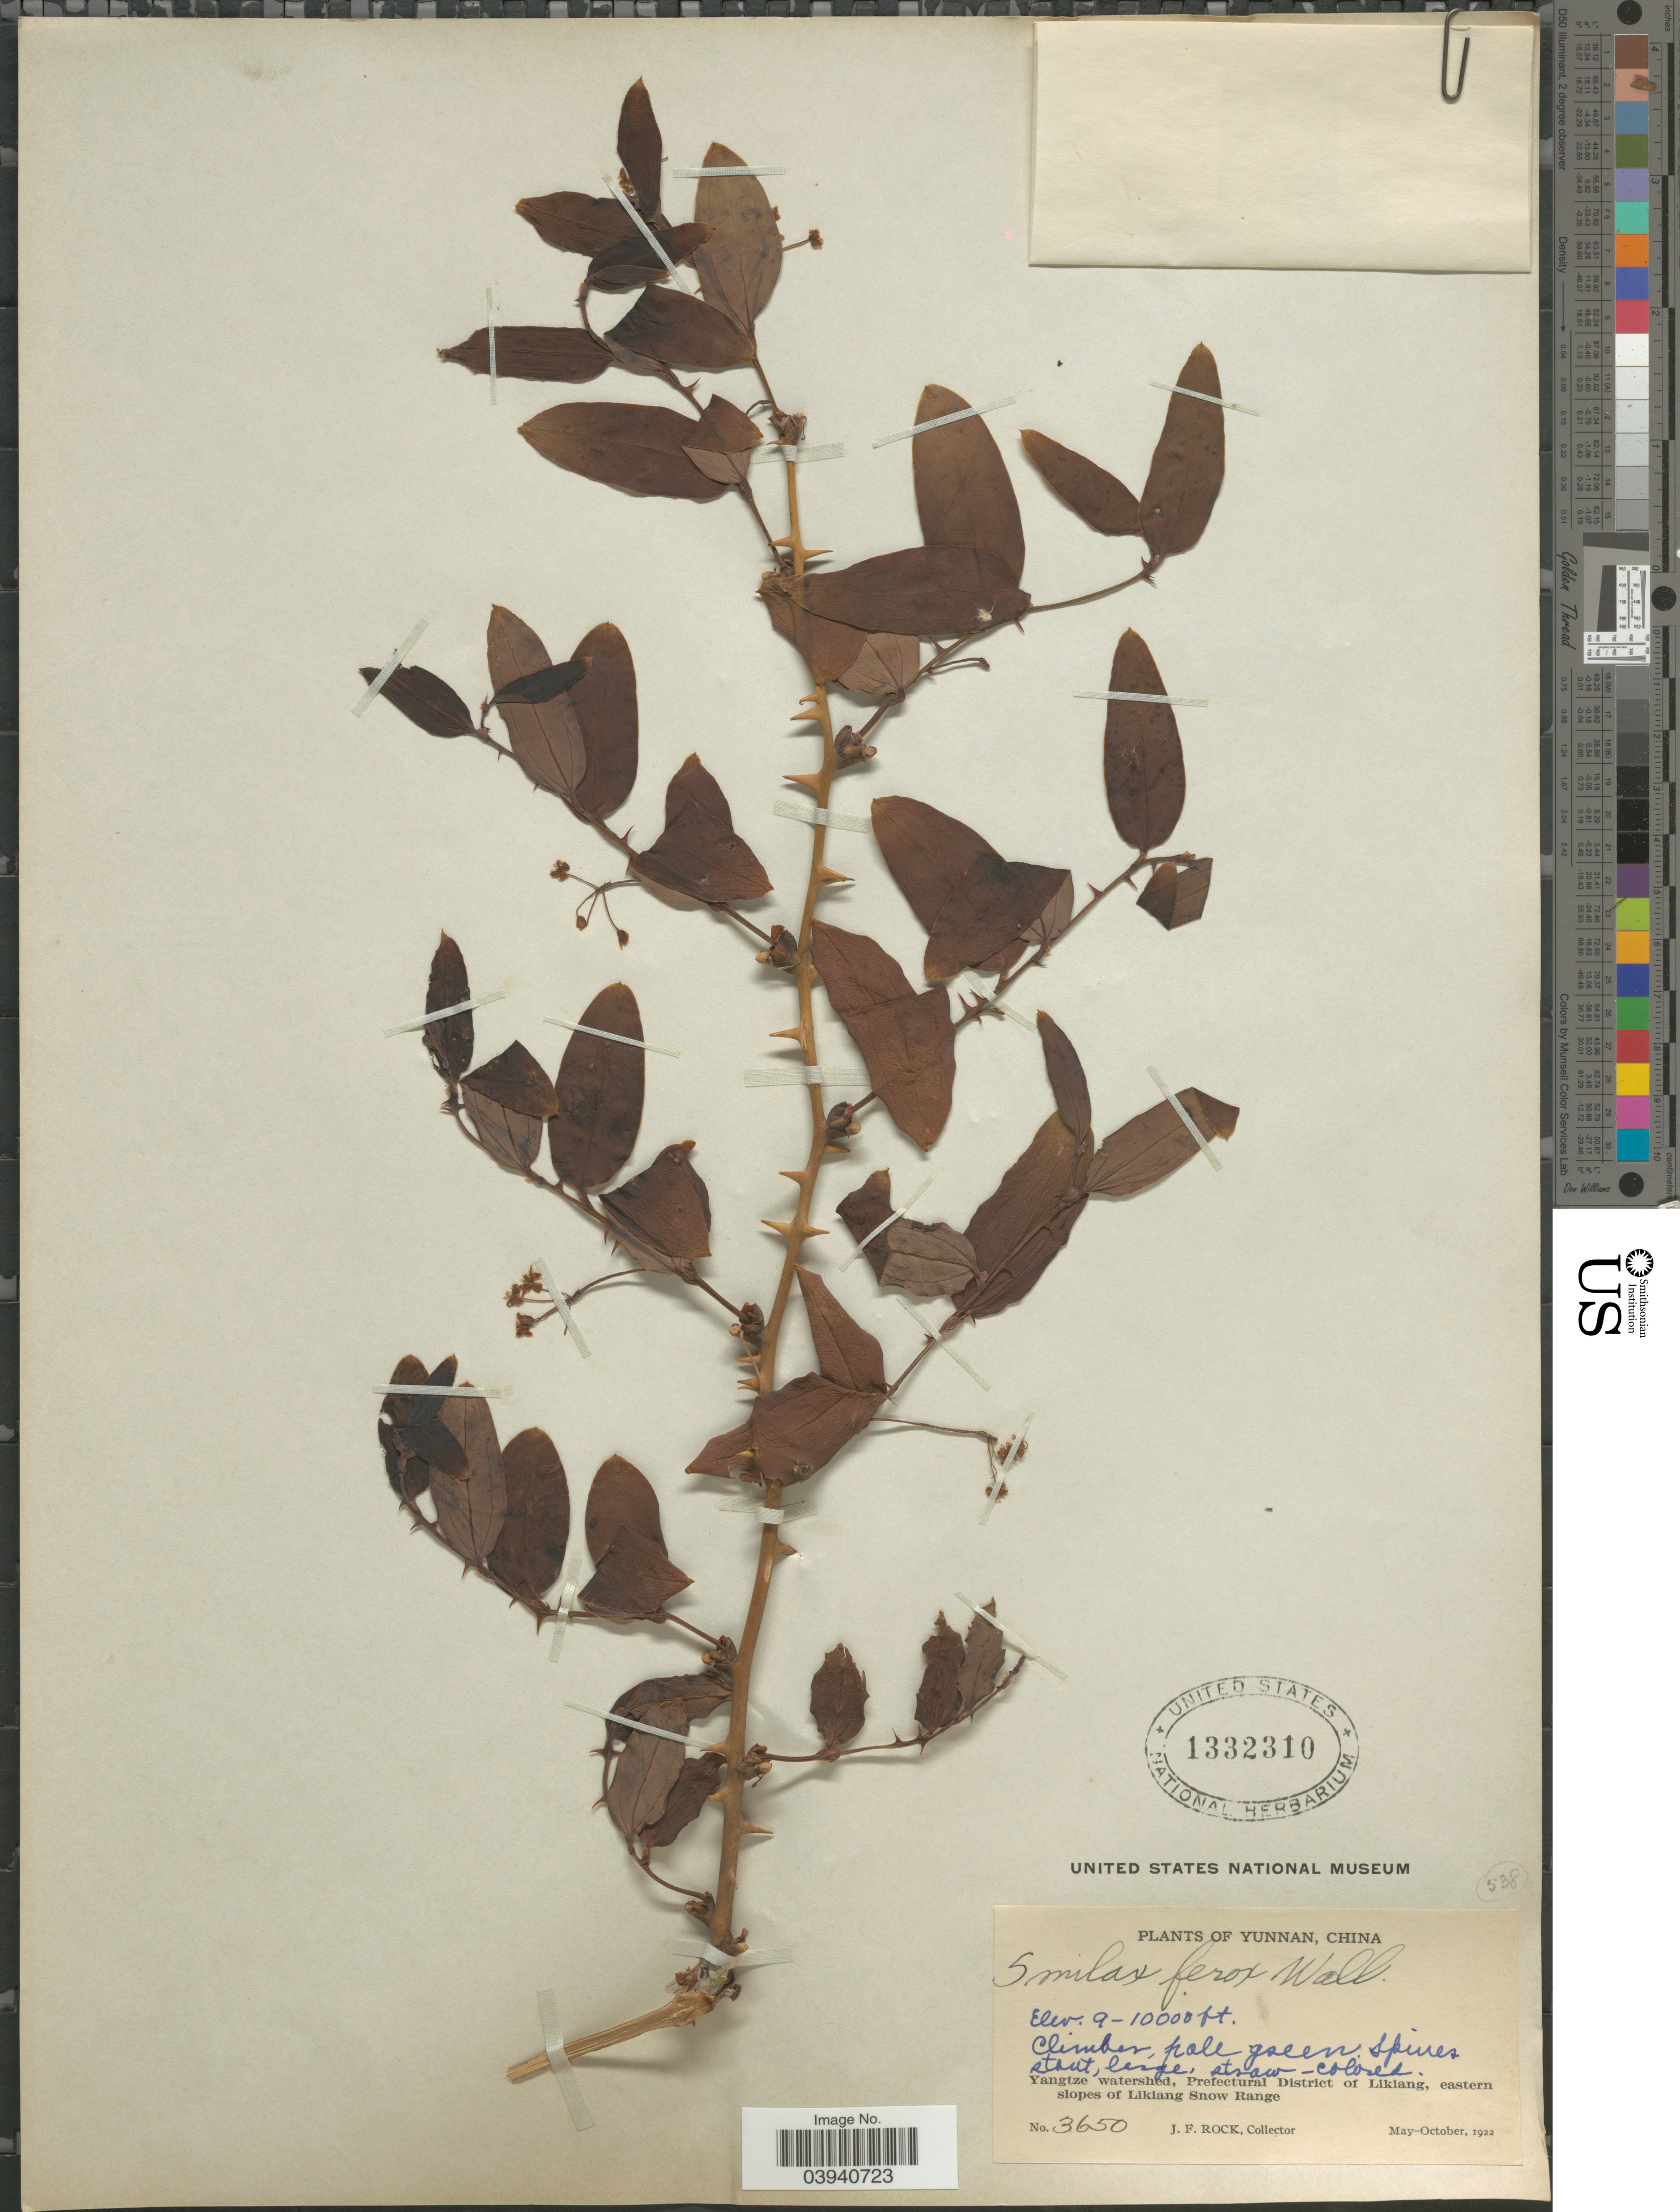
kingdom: Plantae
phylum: Tracheophyta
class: Liliopsida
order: Liliales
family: Smilacaceae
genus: Smilax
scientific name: Smilax ferox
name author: Wall. ex Kunth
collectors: J. Rock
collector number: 3650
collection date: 1922-05/1922-10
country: China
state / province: Yunnan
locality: Yangtze watershed, Prefectural District of Likiang, eastern slopes of Likiang Snow Range.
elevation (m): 2743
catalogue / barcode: US 1332310